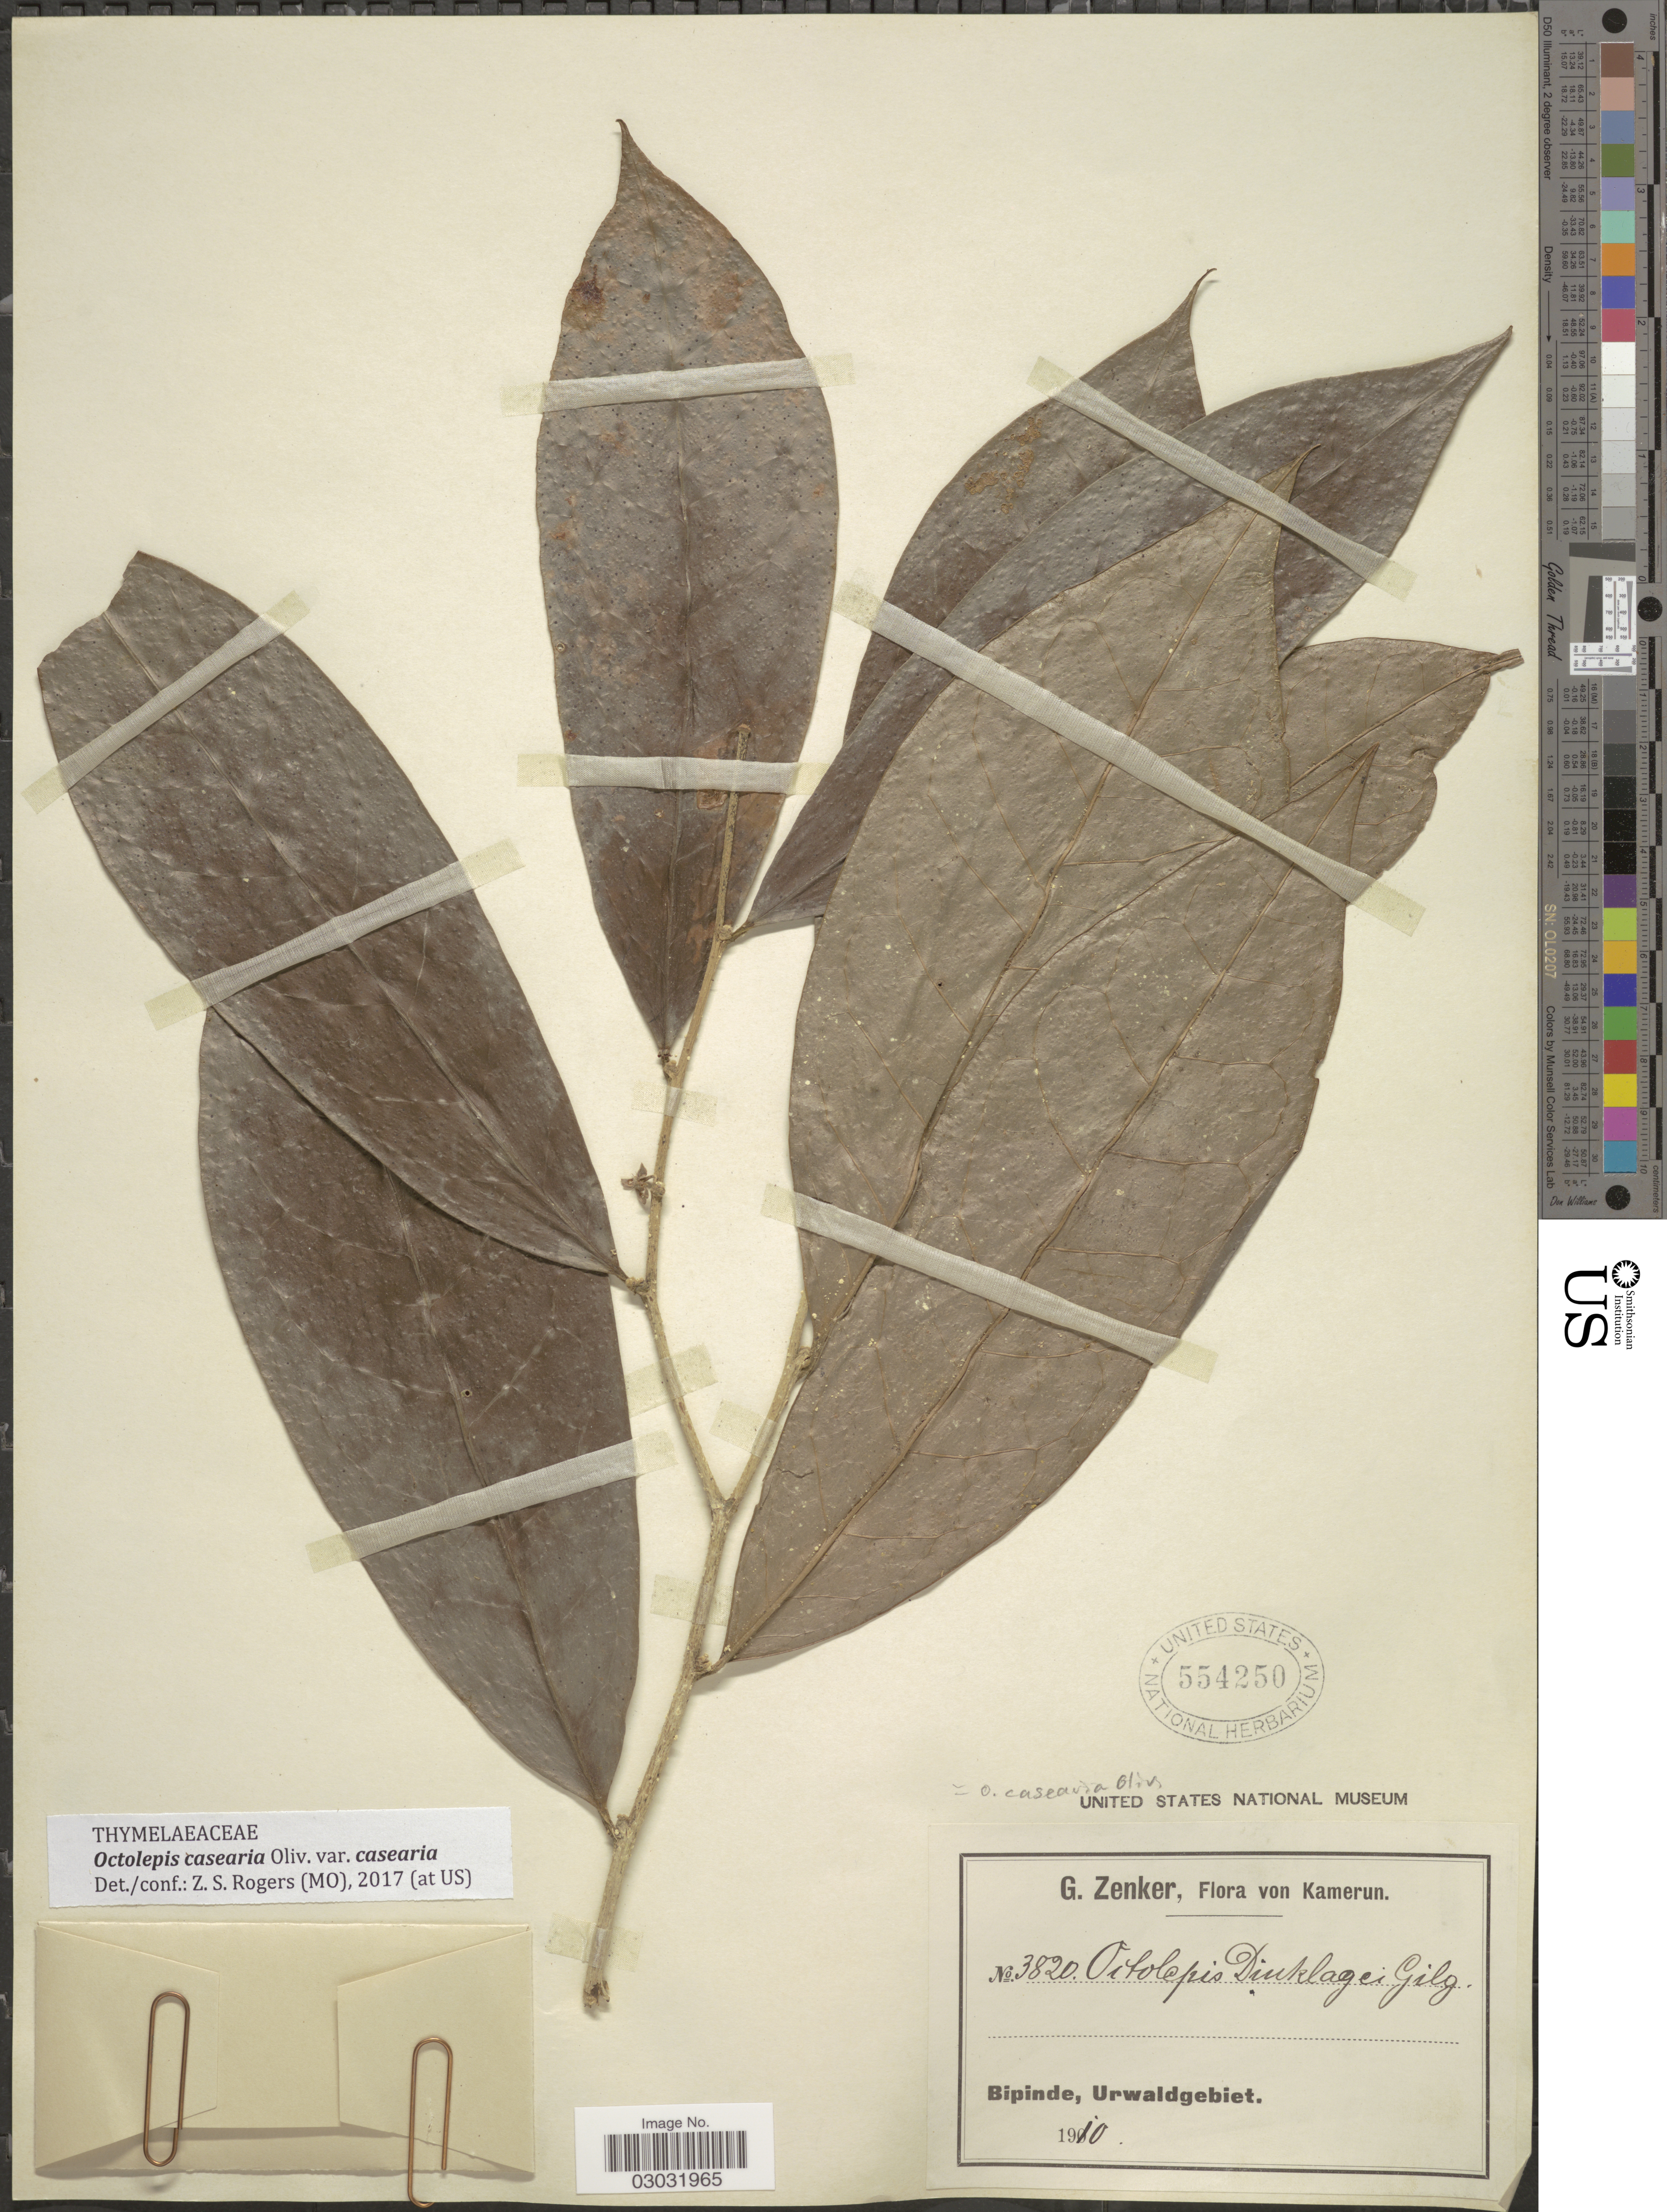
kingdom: Plantae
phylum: Tracheophyta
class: Magnoliopsida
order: Malvales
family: Thymelaeaceae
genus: Octolepis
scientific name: Octolepis casearia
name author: Oliv.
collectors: G. A. Zenker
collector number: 3820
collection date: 1910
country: Cameroon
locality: Kamerun, Bipinde, Urwaldgebiet.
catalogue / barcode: US 554250